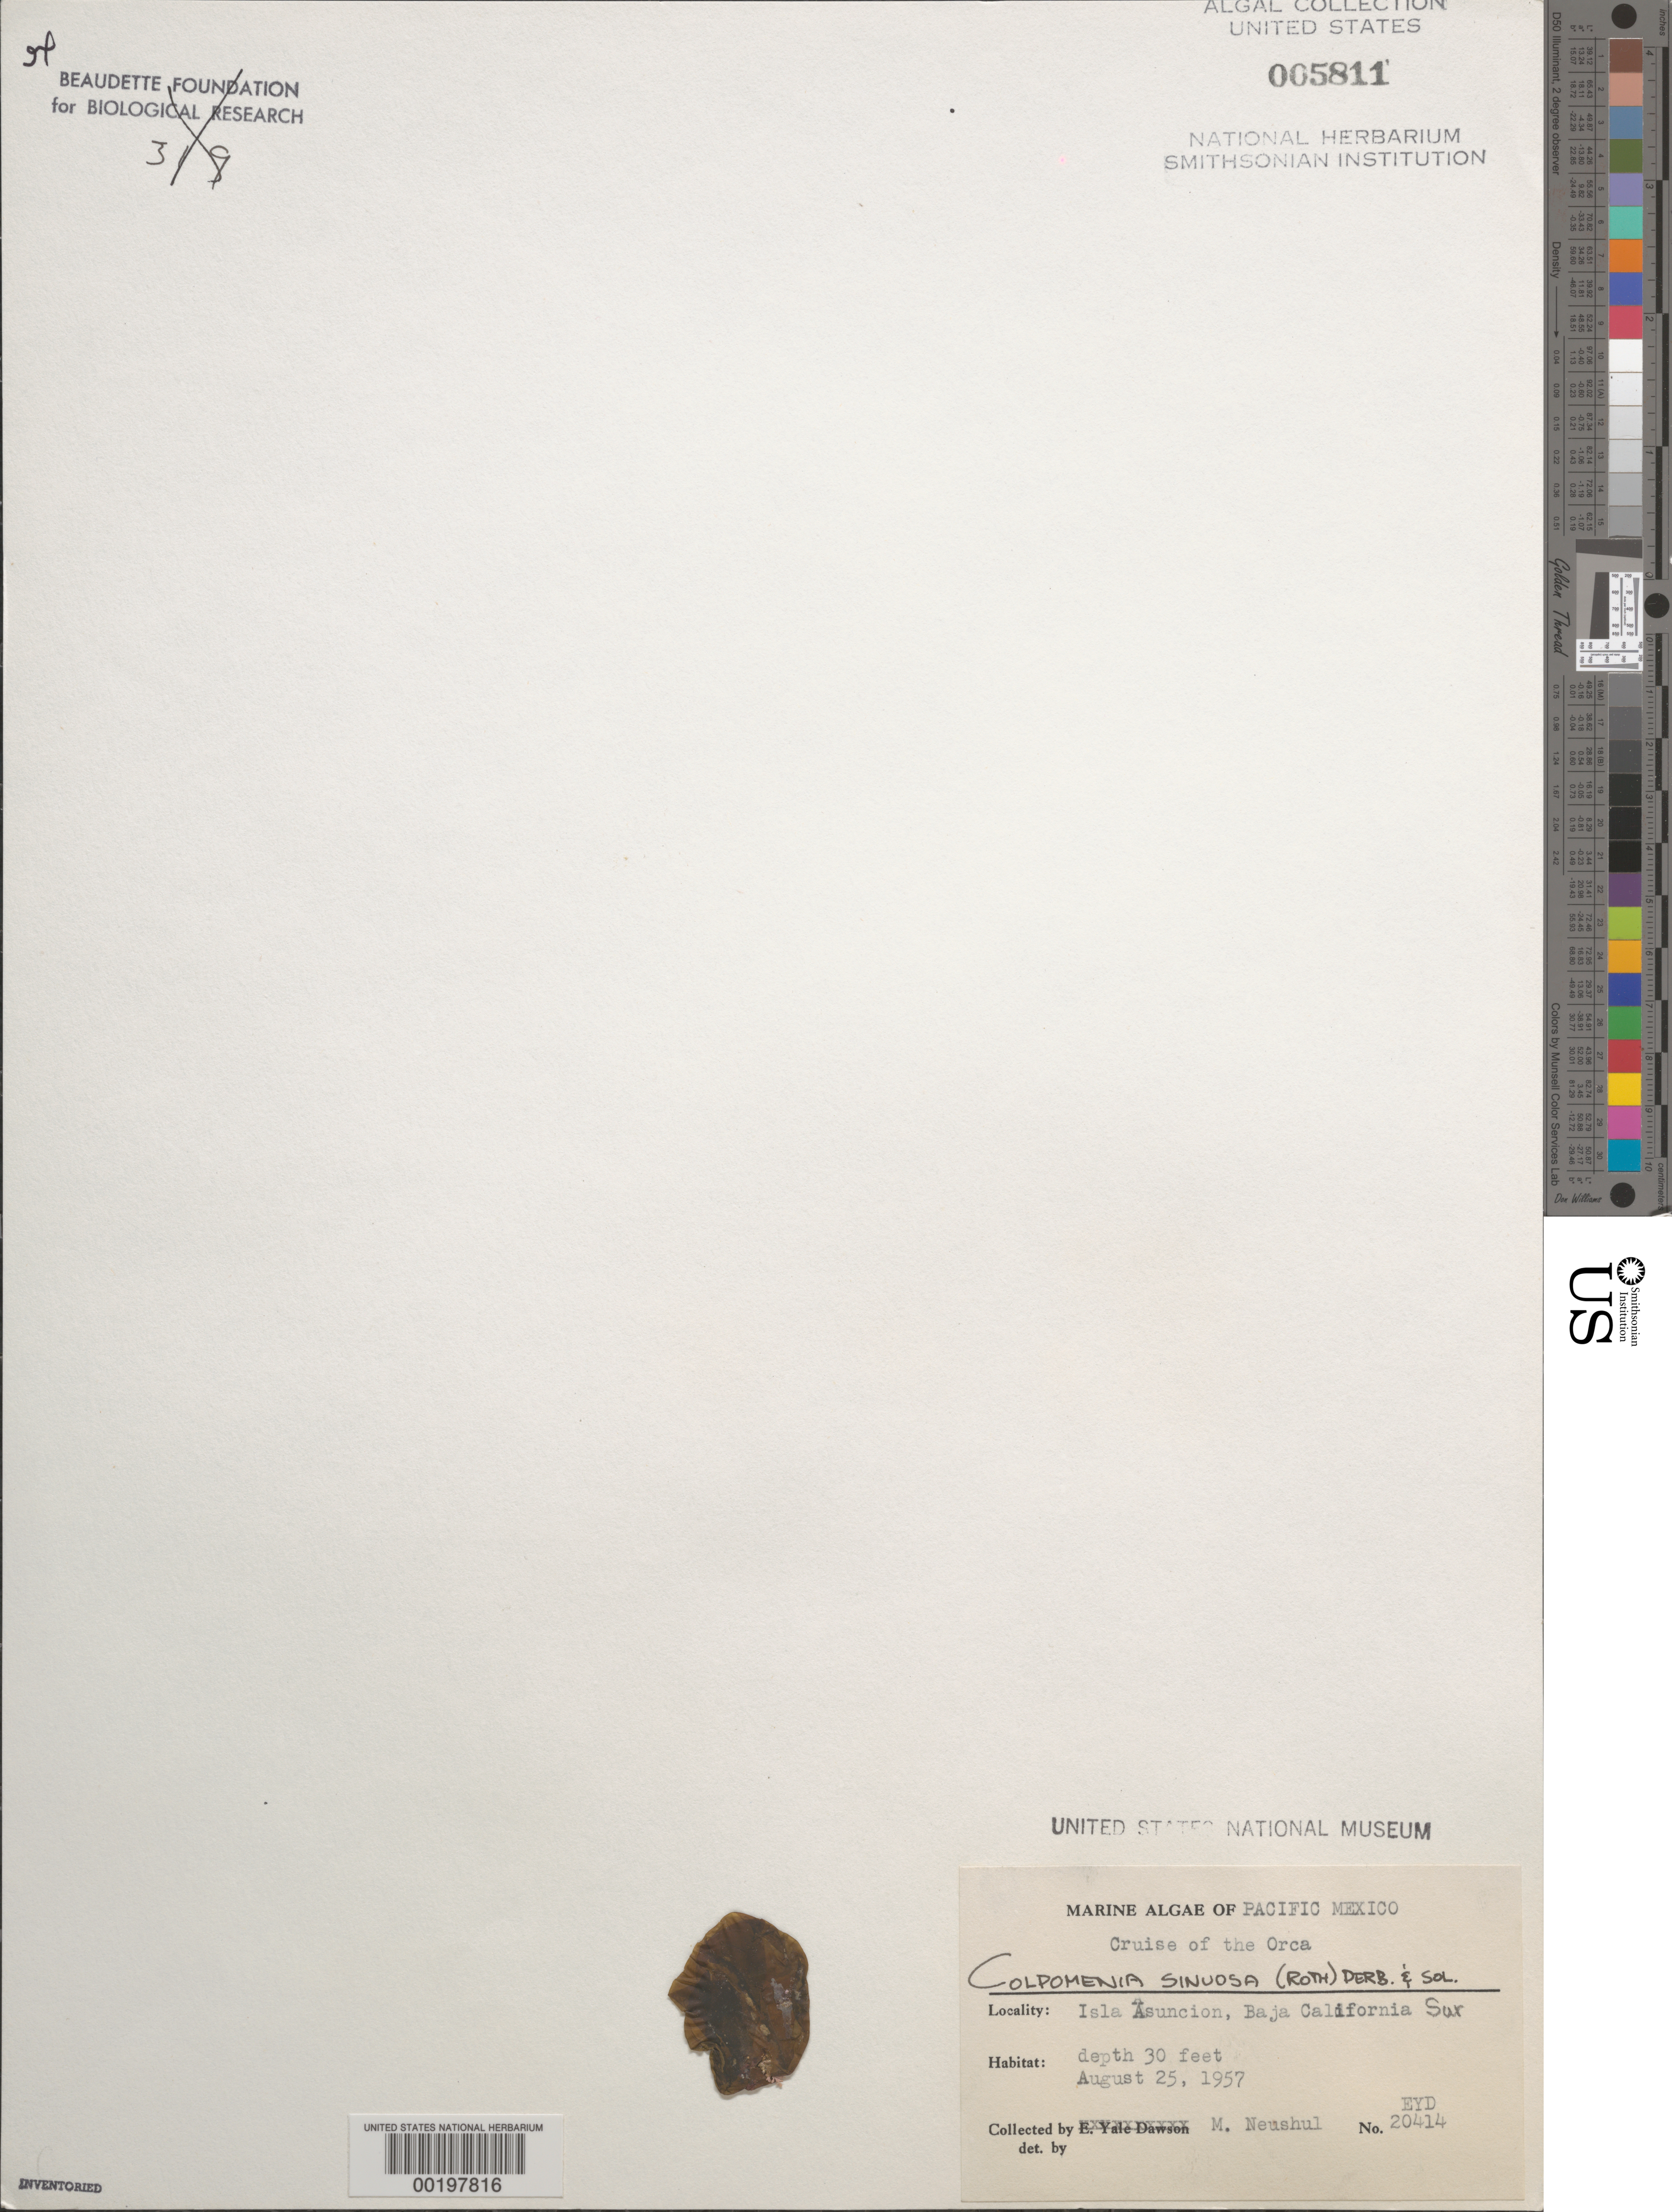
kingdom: Chromista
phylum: Ochrophyta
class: Phaeophyceae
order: Scytosiphonales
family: Scytosiphonaceae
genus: Colpomenia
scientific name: Colpomenia sinuosa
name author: (K. Mert. ex Roth) Derbes & Solier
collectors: M. Neushul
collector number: EYD 20414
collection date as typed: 25 Aug 1957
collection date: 1957-08-25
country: Mexico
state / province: Baja California Sur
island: Isla Asuncion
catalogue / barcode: US 5811